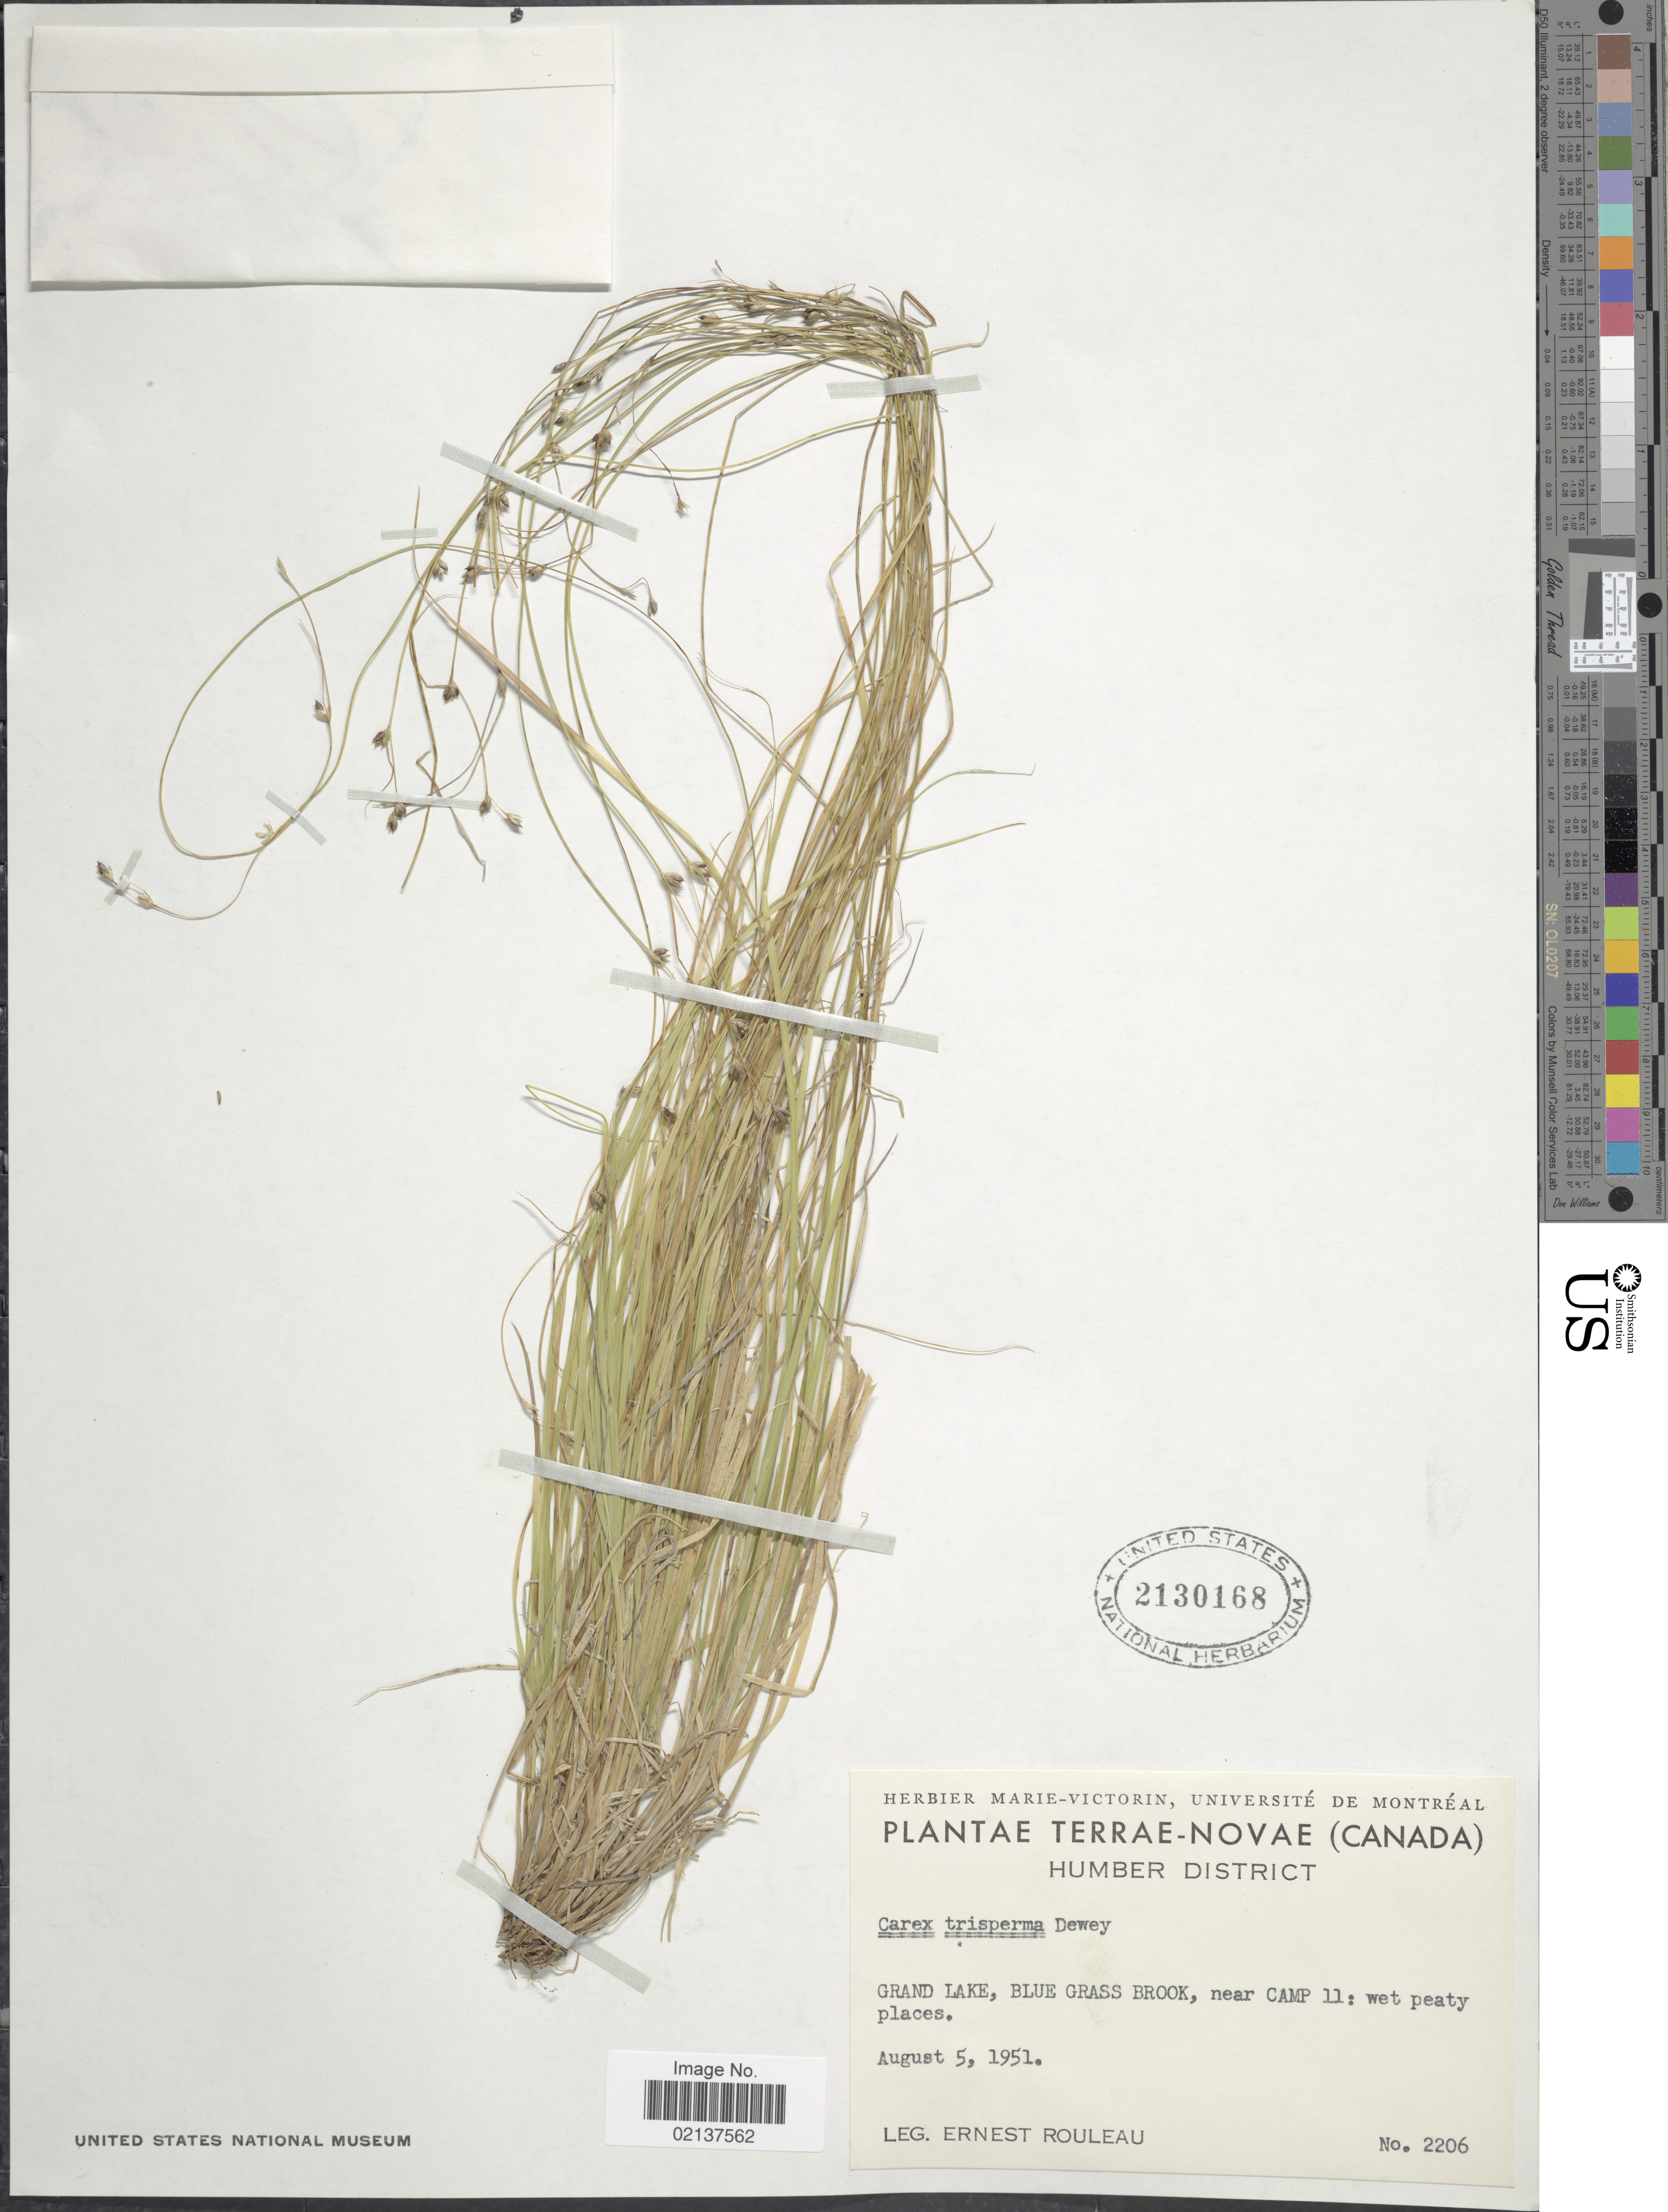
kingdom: Plantae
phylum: Tracheophyta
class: Liliopsida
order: Poales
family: Cyperaceae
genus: Carex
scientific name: Carex trisperma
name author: Dewey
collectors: E. Rouleau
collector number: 2206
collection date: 1951-08-05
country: Canada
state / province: Newfoundland and Labrador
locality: Terrae-Novae, Humber District, Grand Lake, Blue Grass Brook, near Camp 11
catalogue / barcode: US 2130168